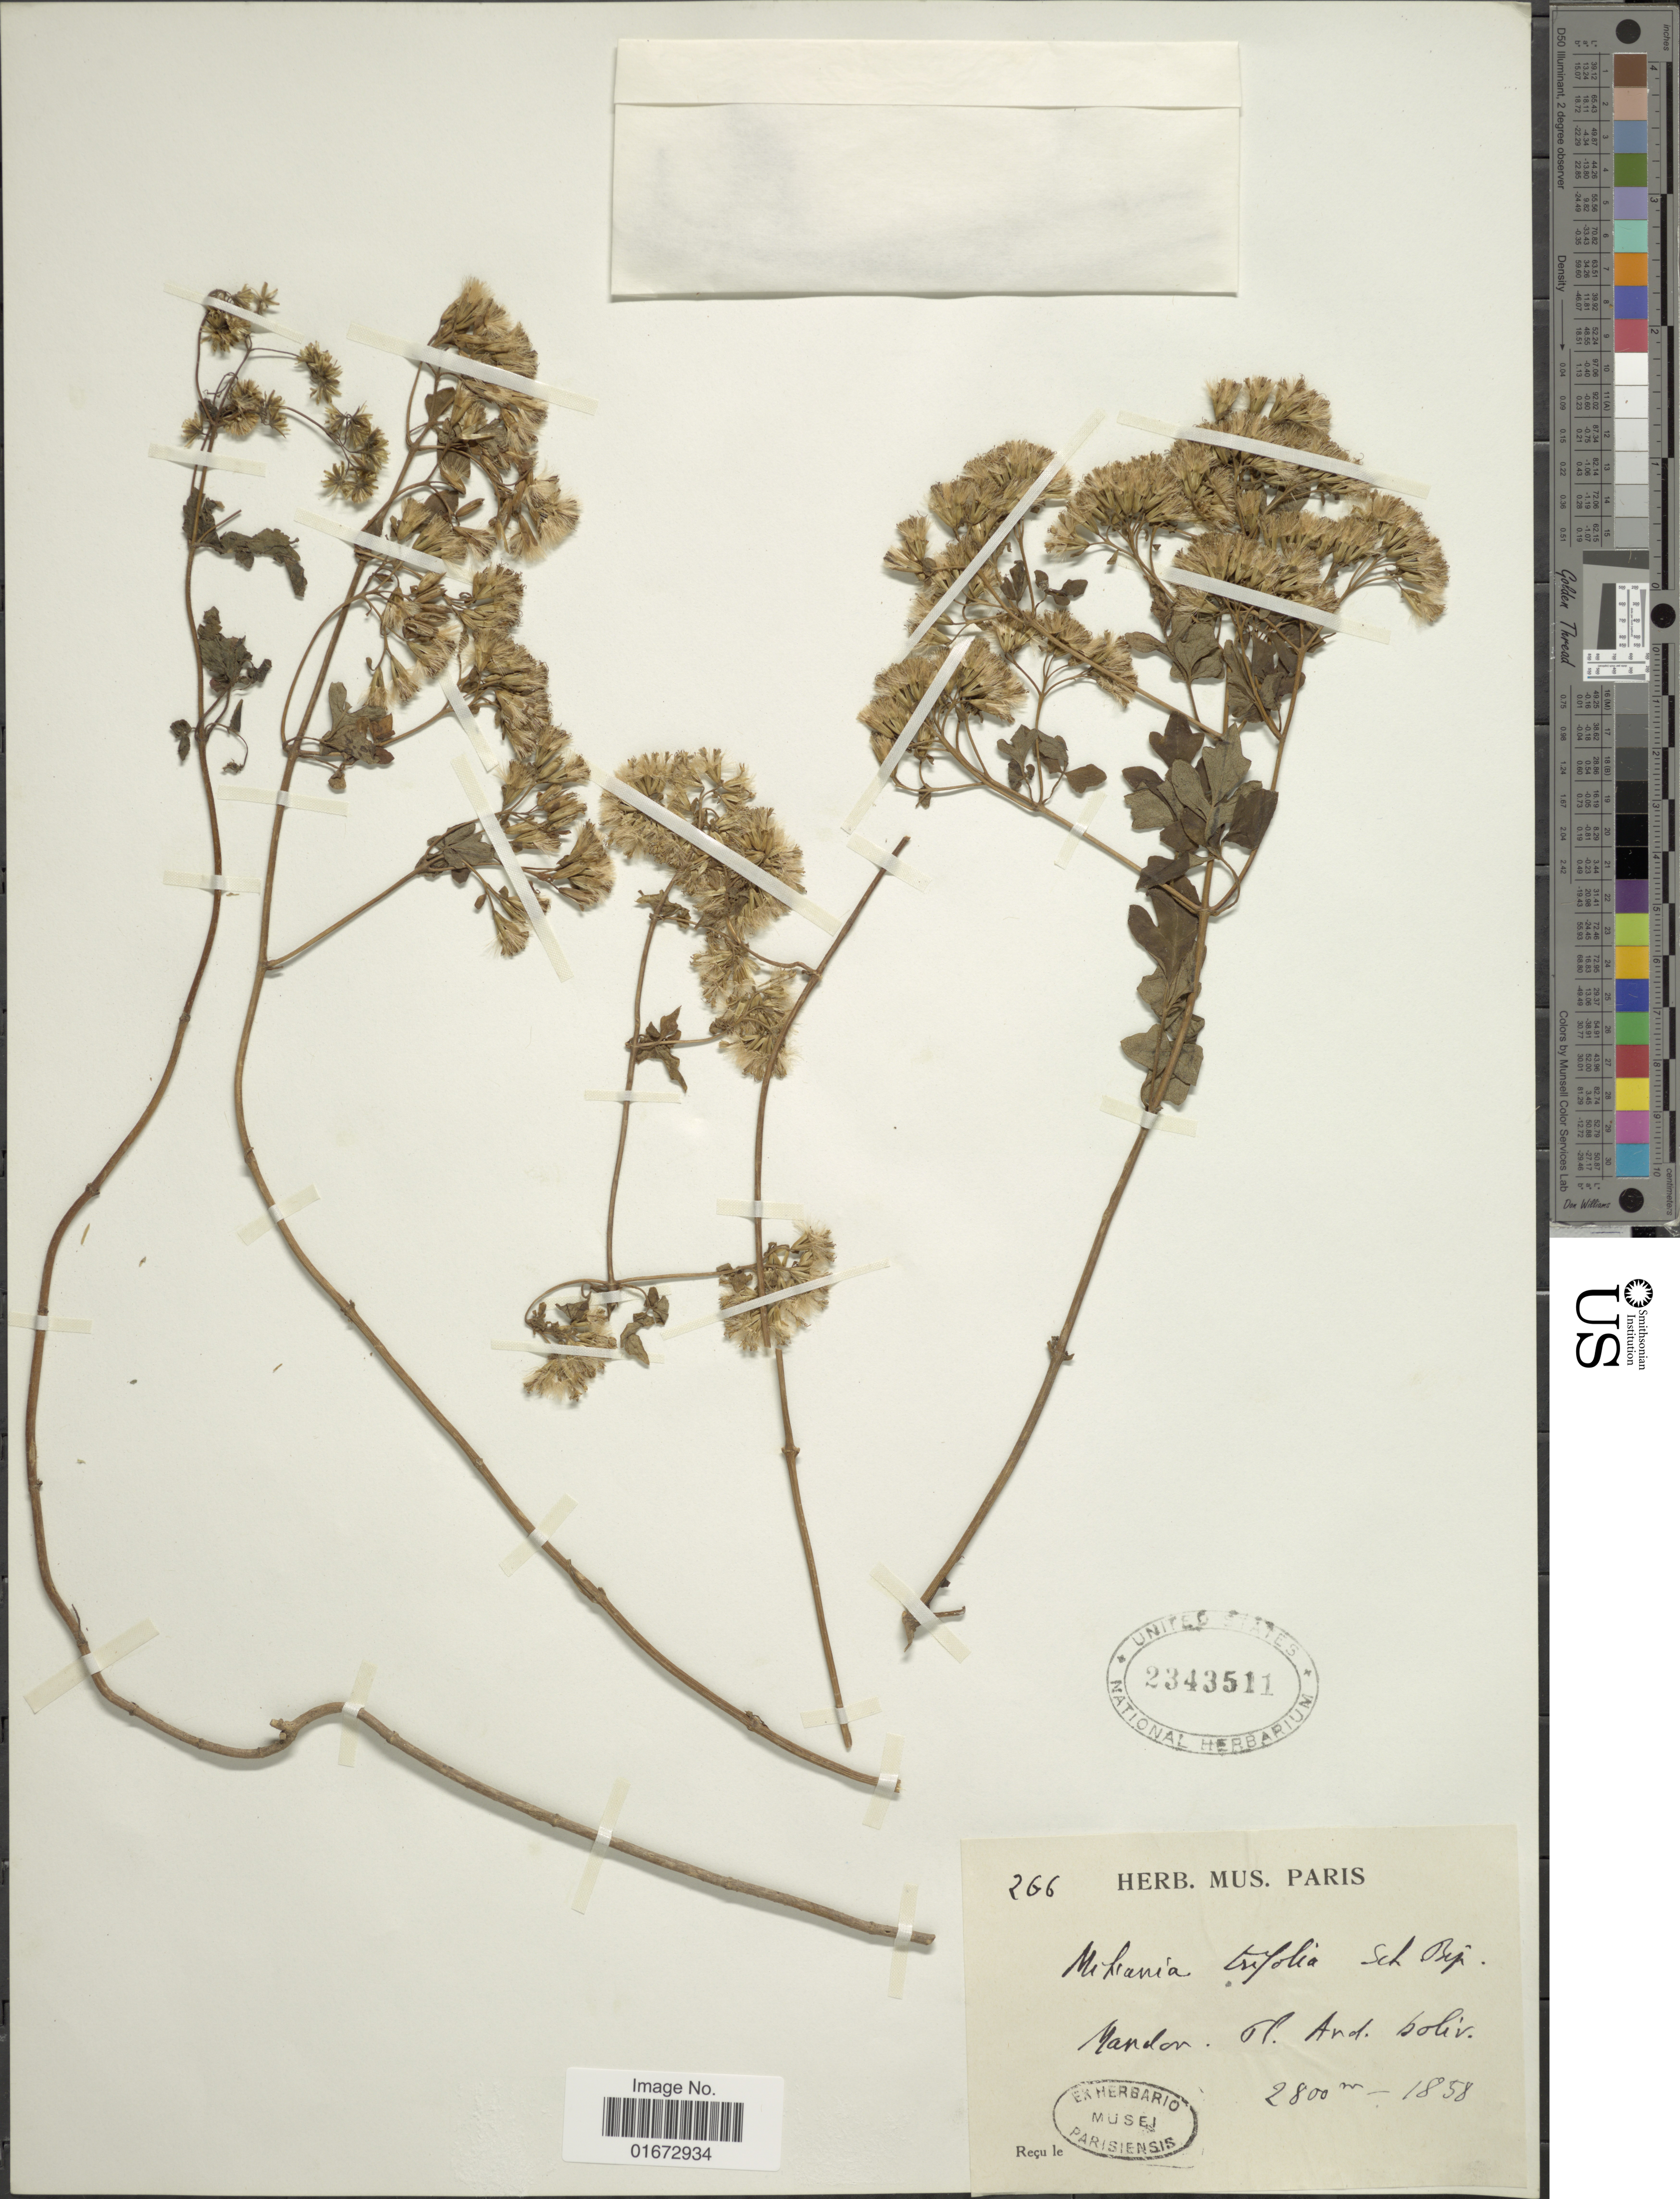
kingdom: Plantae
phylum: Tracheophyta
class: Magnoliopsida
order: Asterales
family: Asteraceae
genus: Mikania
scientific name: Mikania trifolia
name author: (Rusby) B.L. Rob.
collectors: ex herb. Mus. Paris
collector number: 266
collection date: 1858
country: Bolivia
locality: Mandon. Pl. And. boliv.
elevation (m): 2800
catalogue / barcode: US 2343511